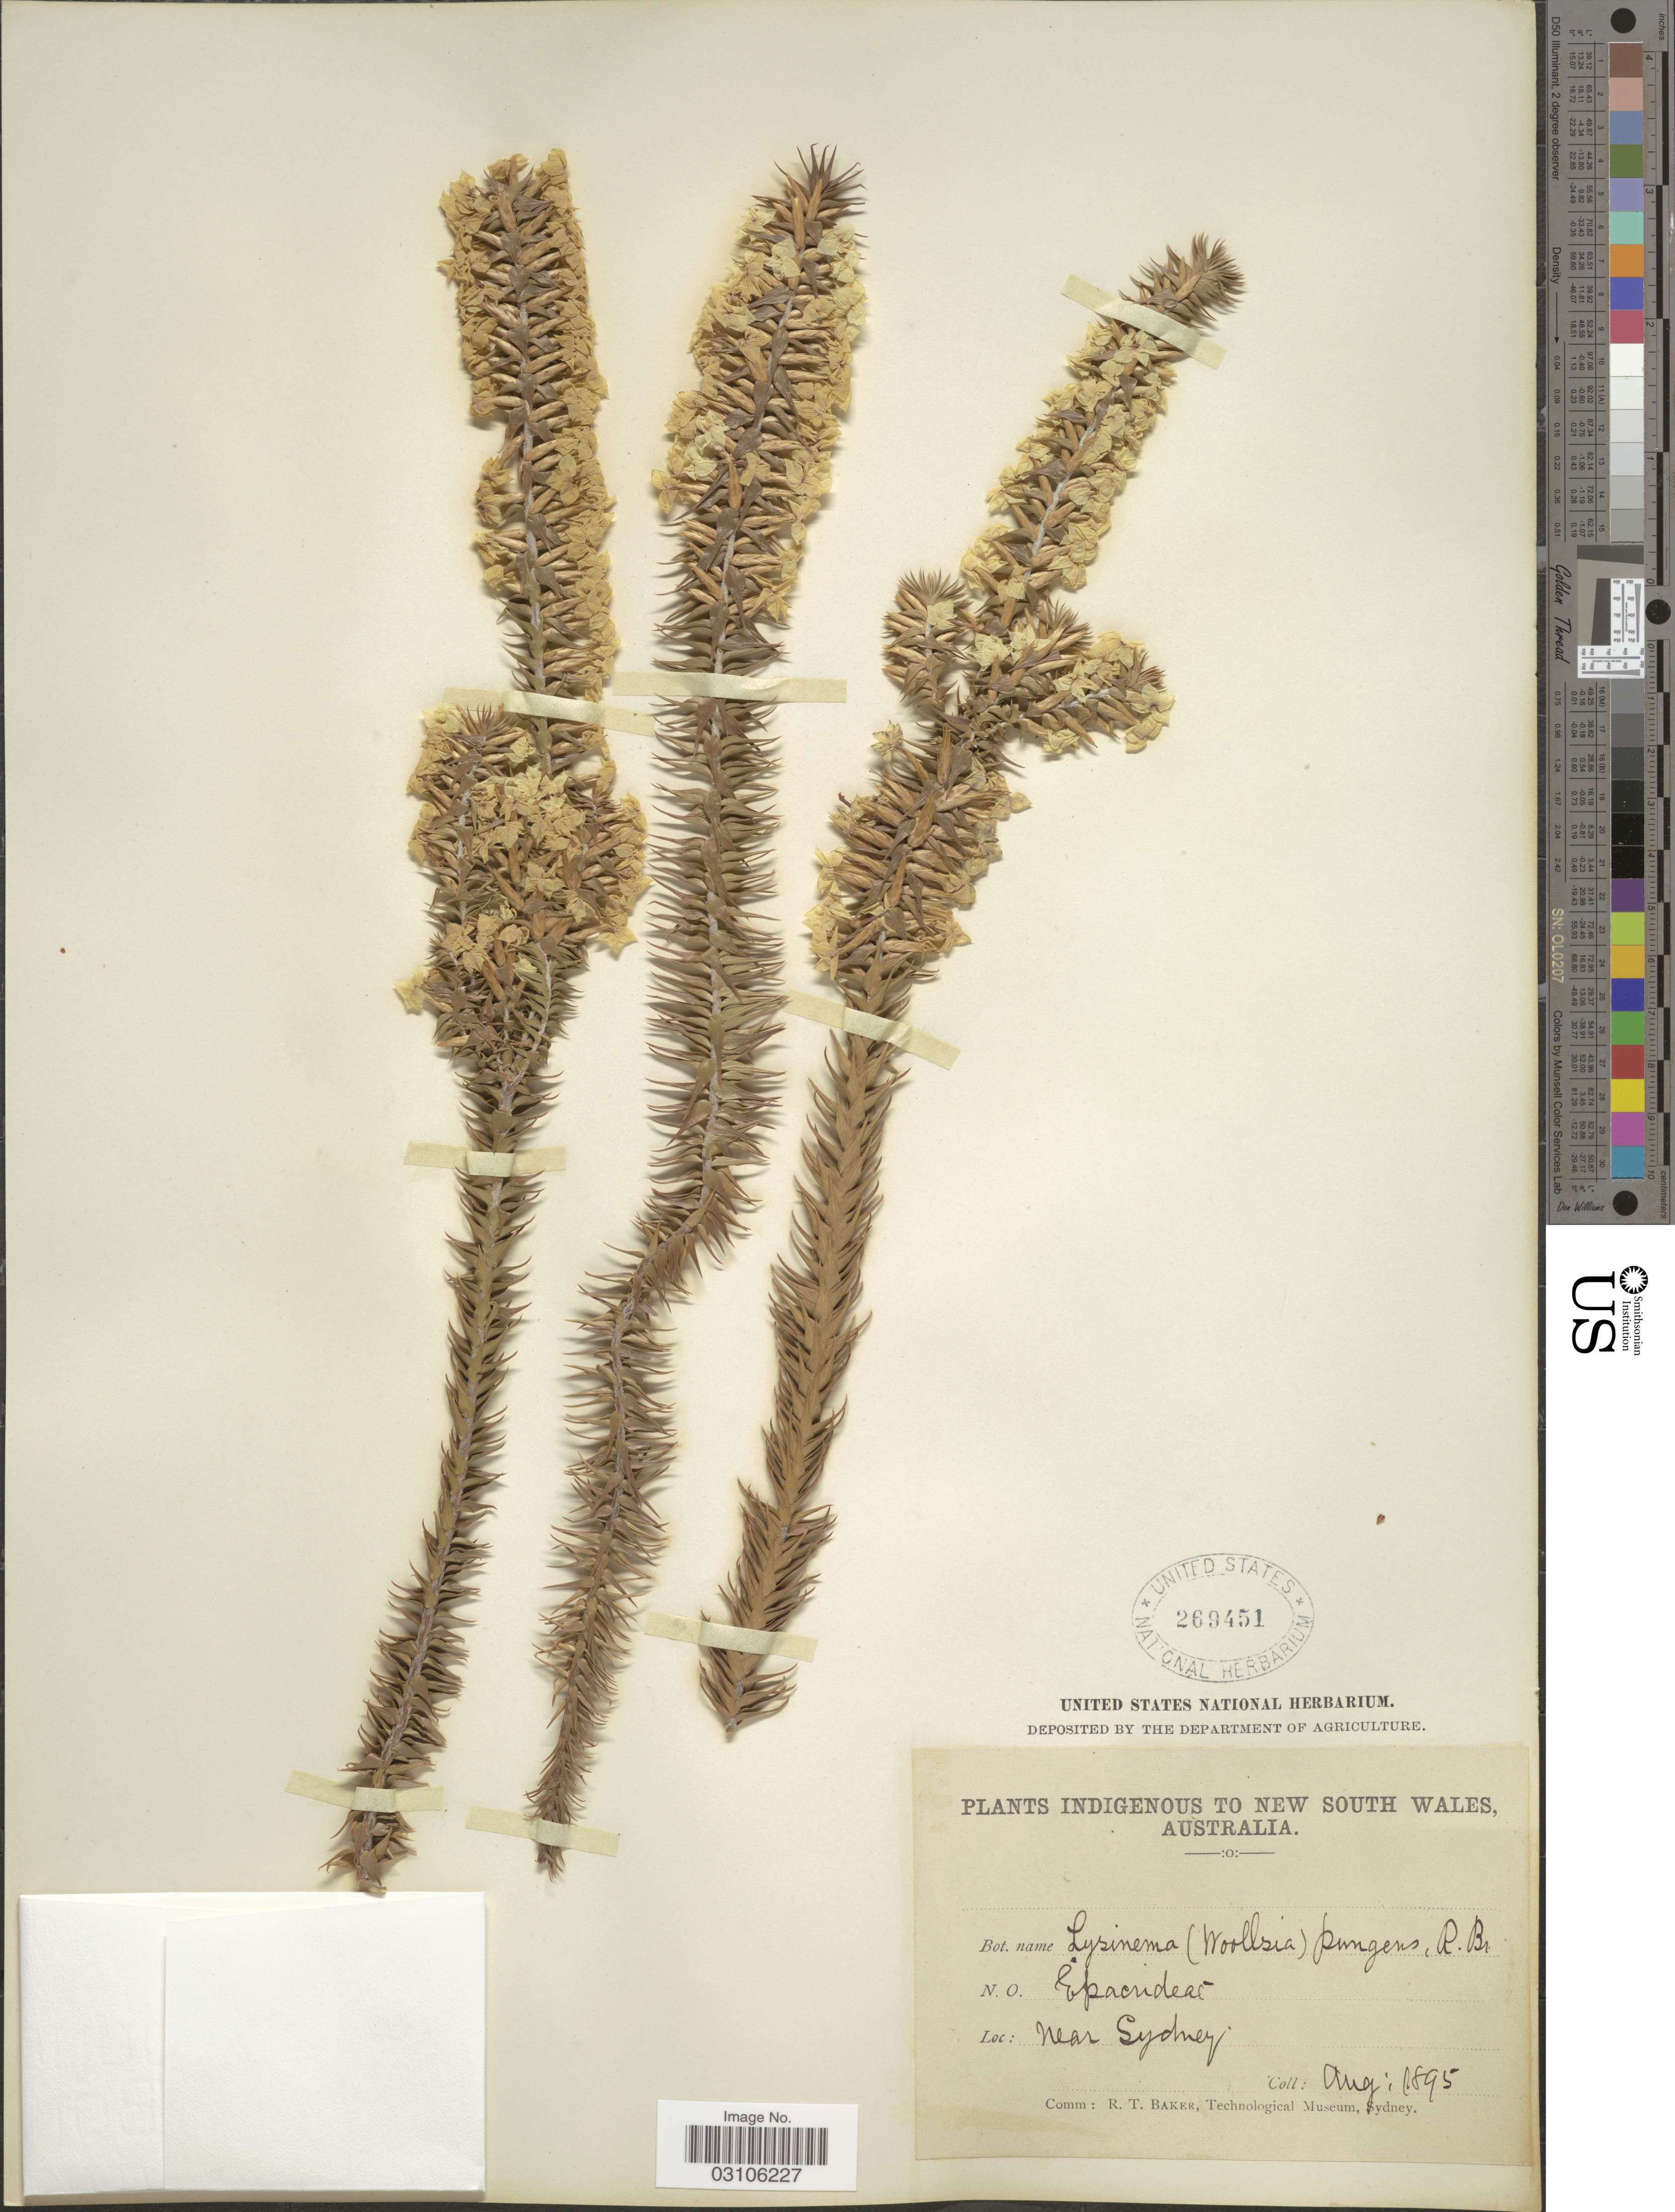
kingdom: Plantae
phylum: Tracheophyta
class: Magnoliopsida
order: Ericales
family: Ericaceae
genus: Woollsia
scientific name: Woollsia pungens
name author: (Cav.) F. Muell.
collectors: ex herb. United States National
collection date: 1895-08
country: Australia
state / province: New South Wales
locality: Near Sydney.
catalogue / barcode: US 269451